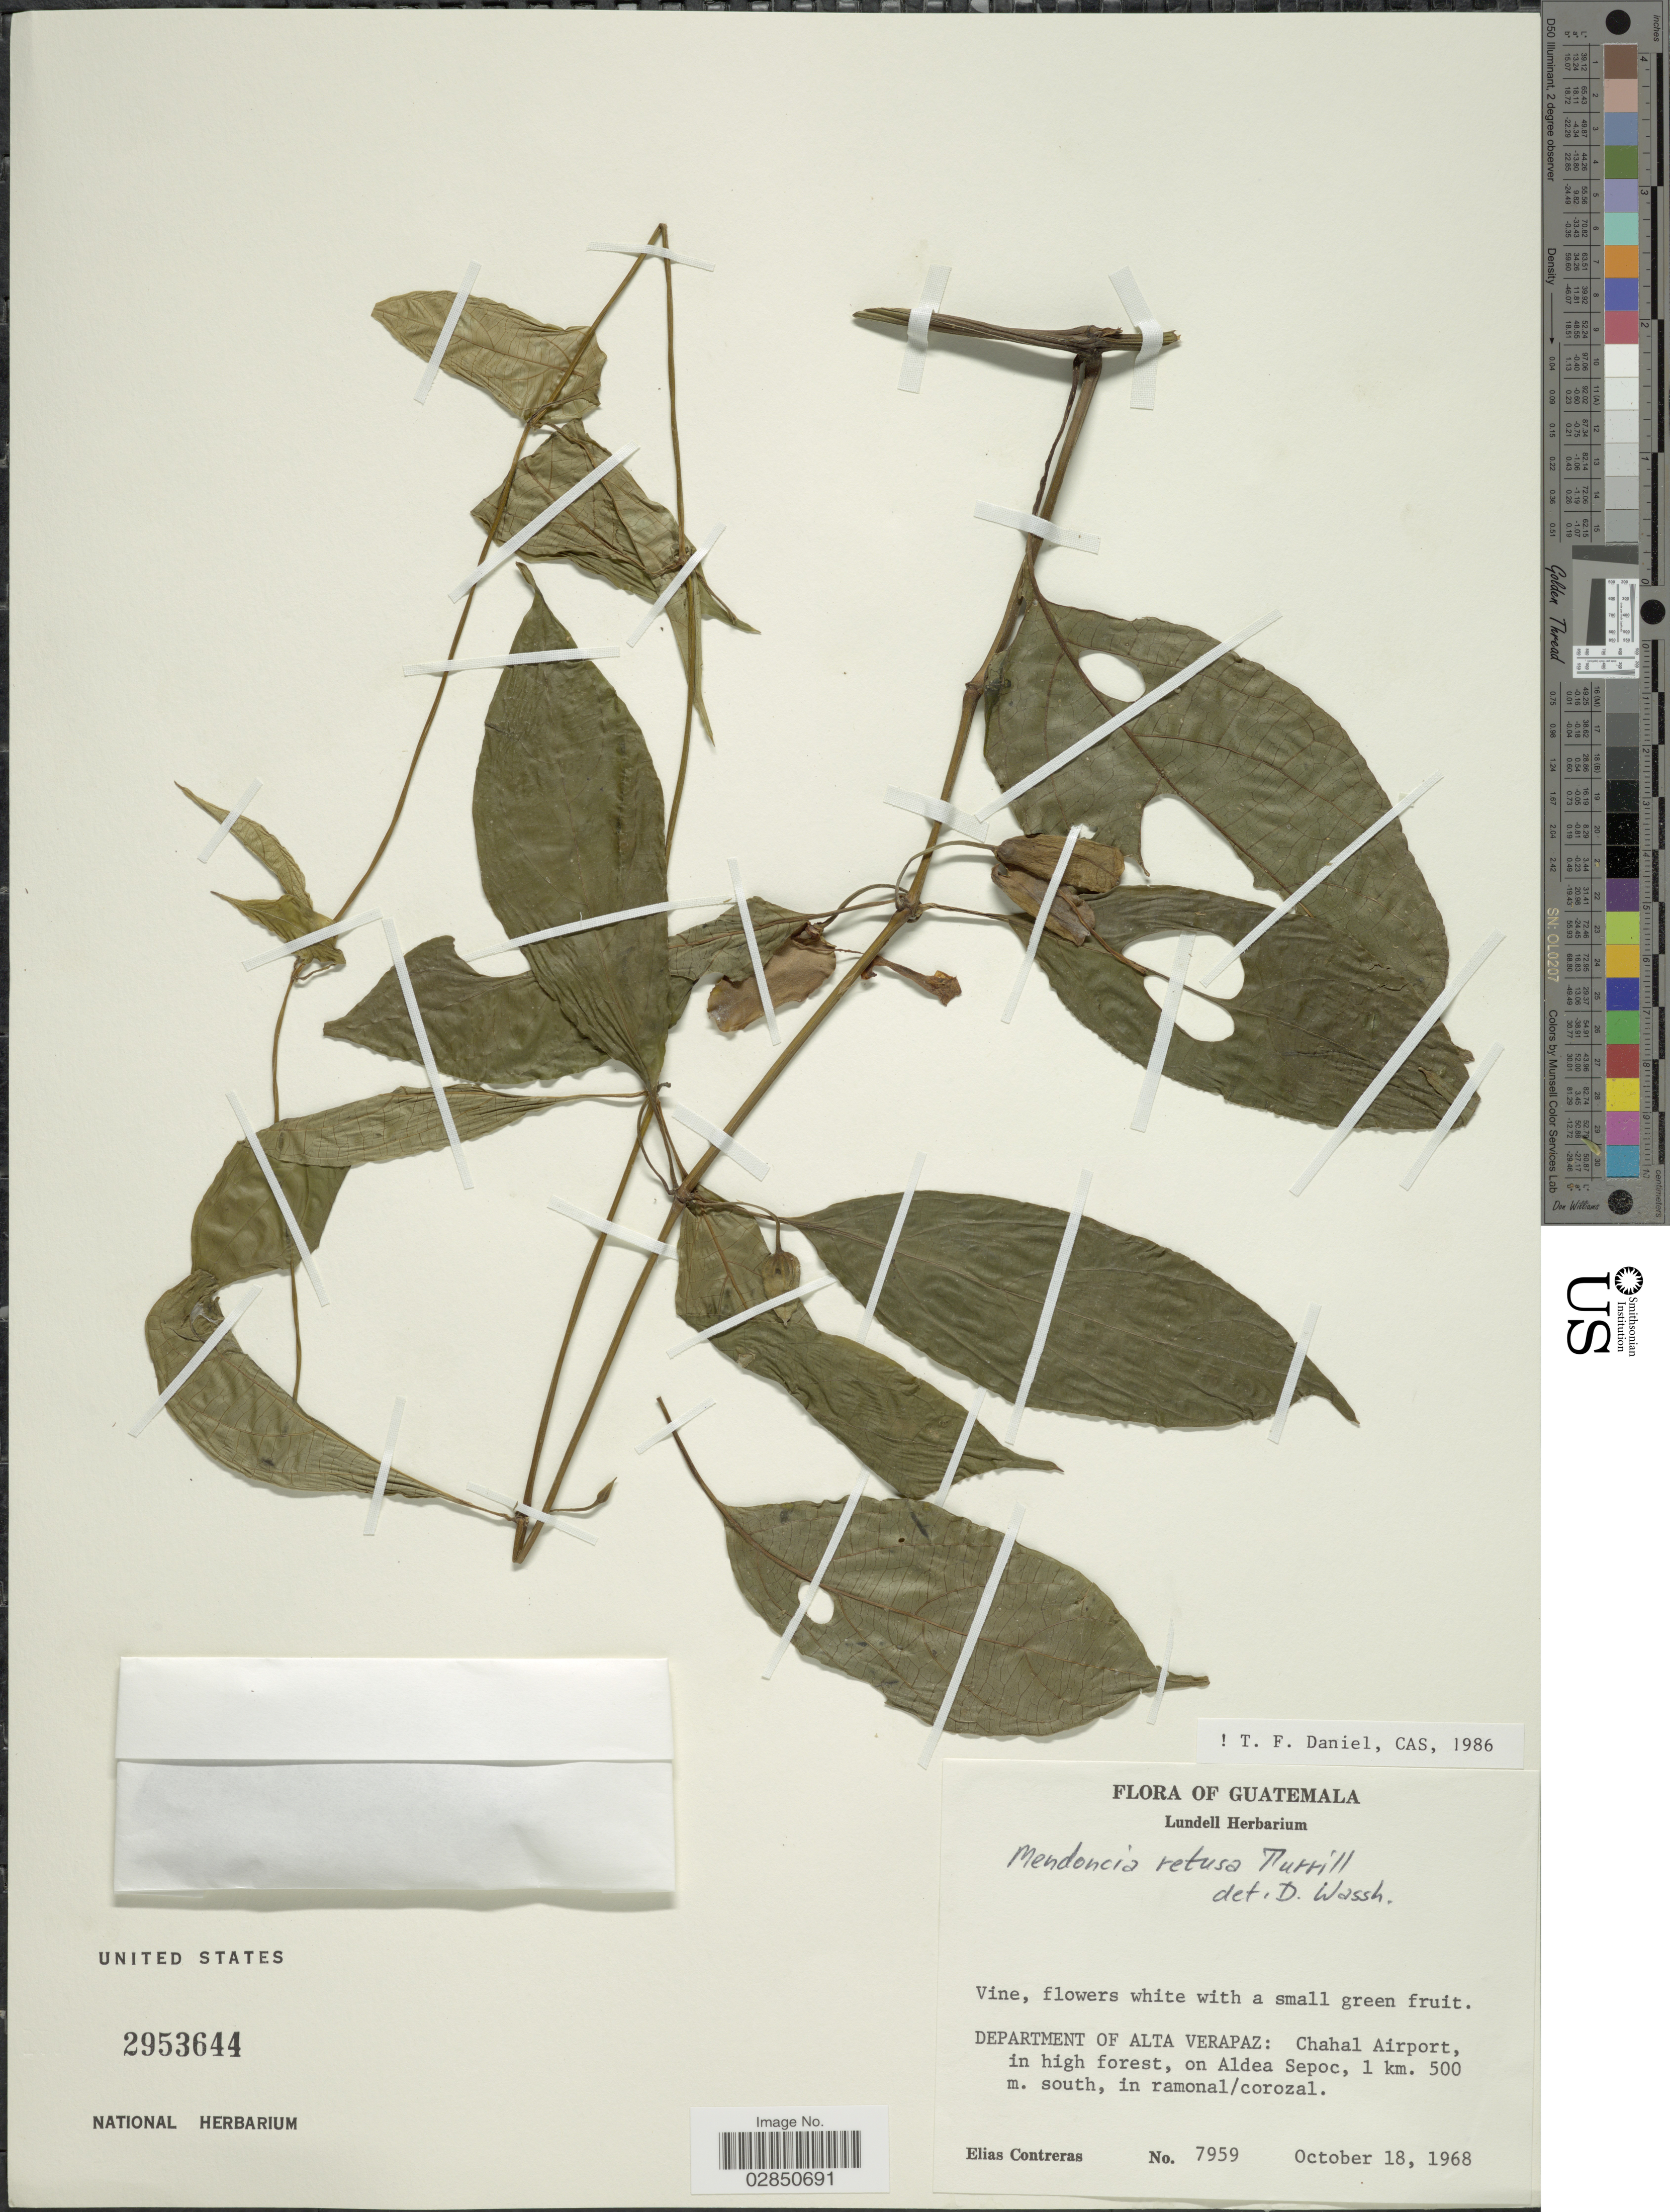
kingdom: Plantae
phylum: Tracheophyta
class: Magnoliopsida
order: Lamiales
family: Acanthaceae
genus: Mendoncia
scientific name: Mendoncia retusa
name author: Turrill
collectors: E. Contreras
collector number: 7959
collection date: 1968-10-18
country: Guatemala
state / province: Alta Verapaz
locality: Department of Alta Verapaz: Chahal Airport, in high forest, on Aldea Sepoc, 1 km. 500 m. south.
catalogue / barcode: US 2953644